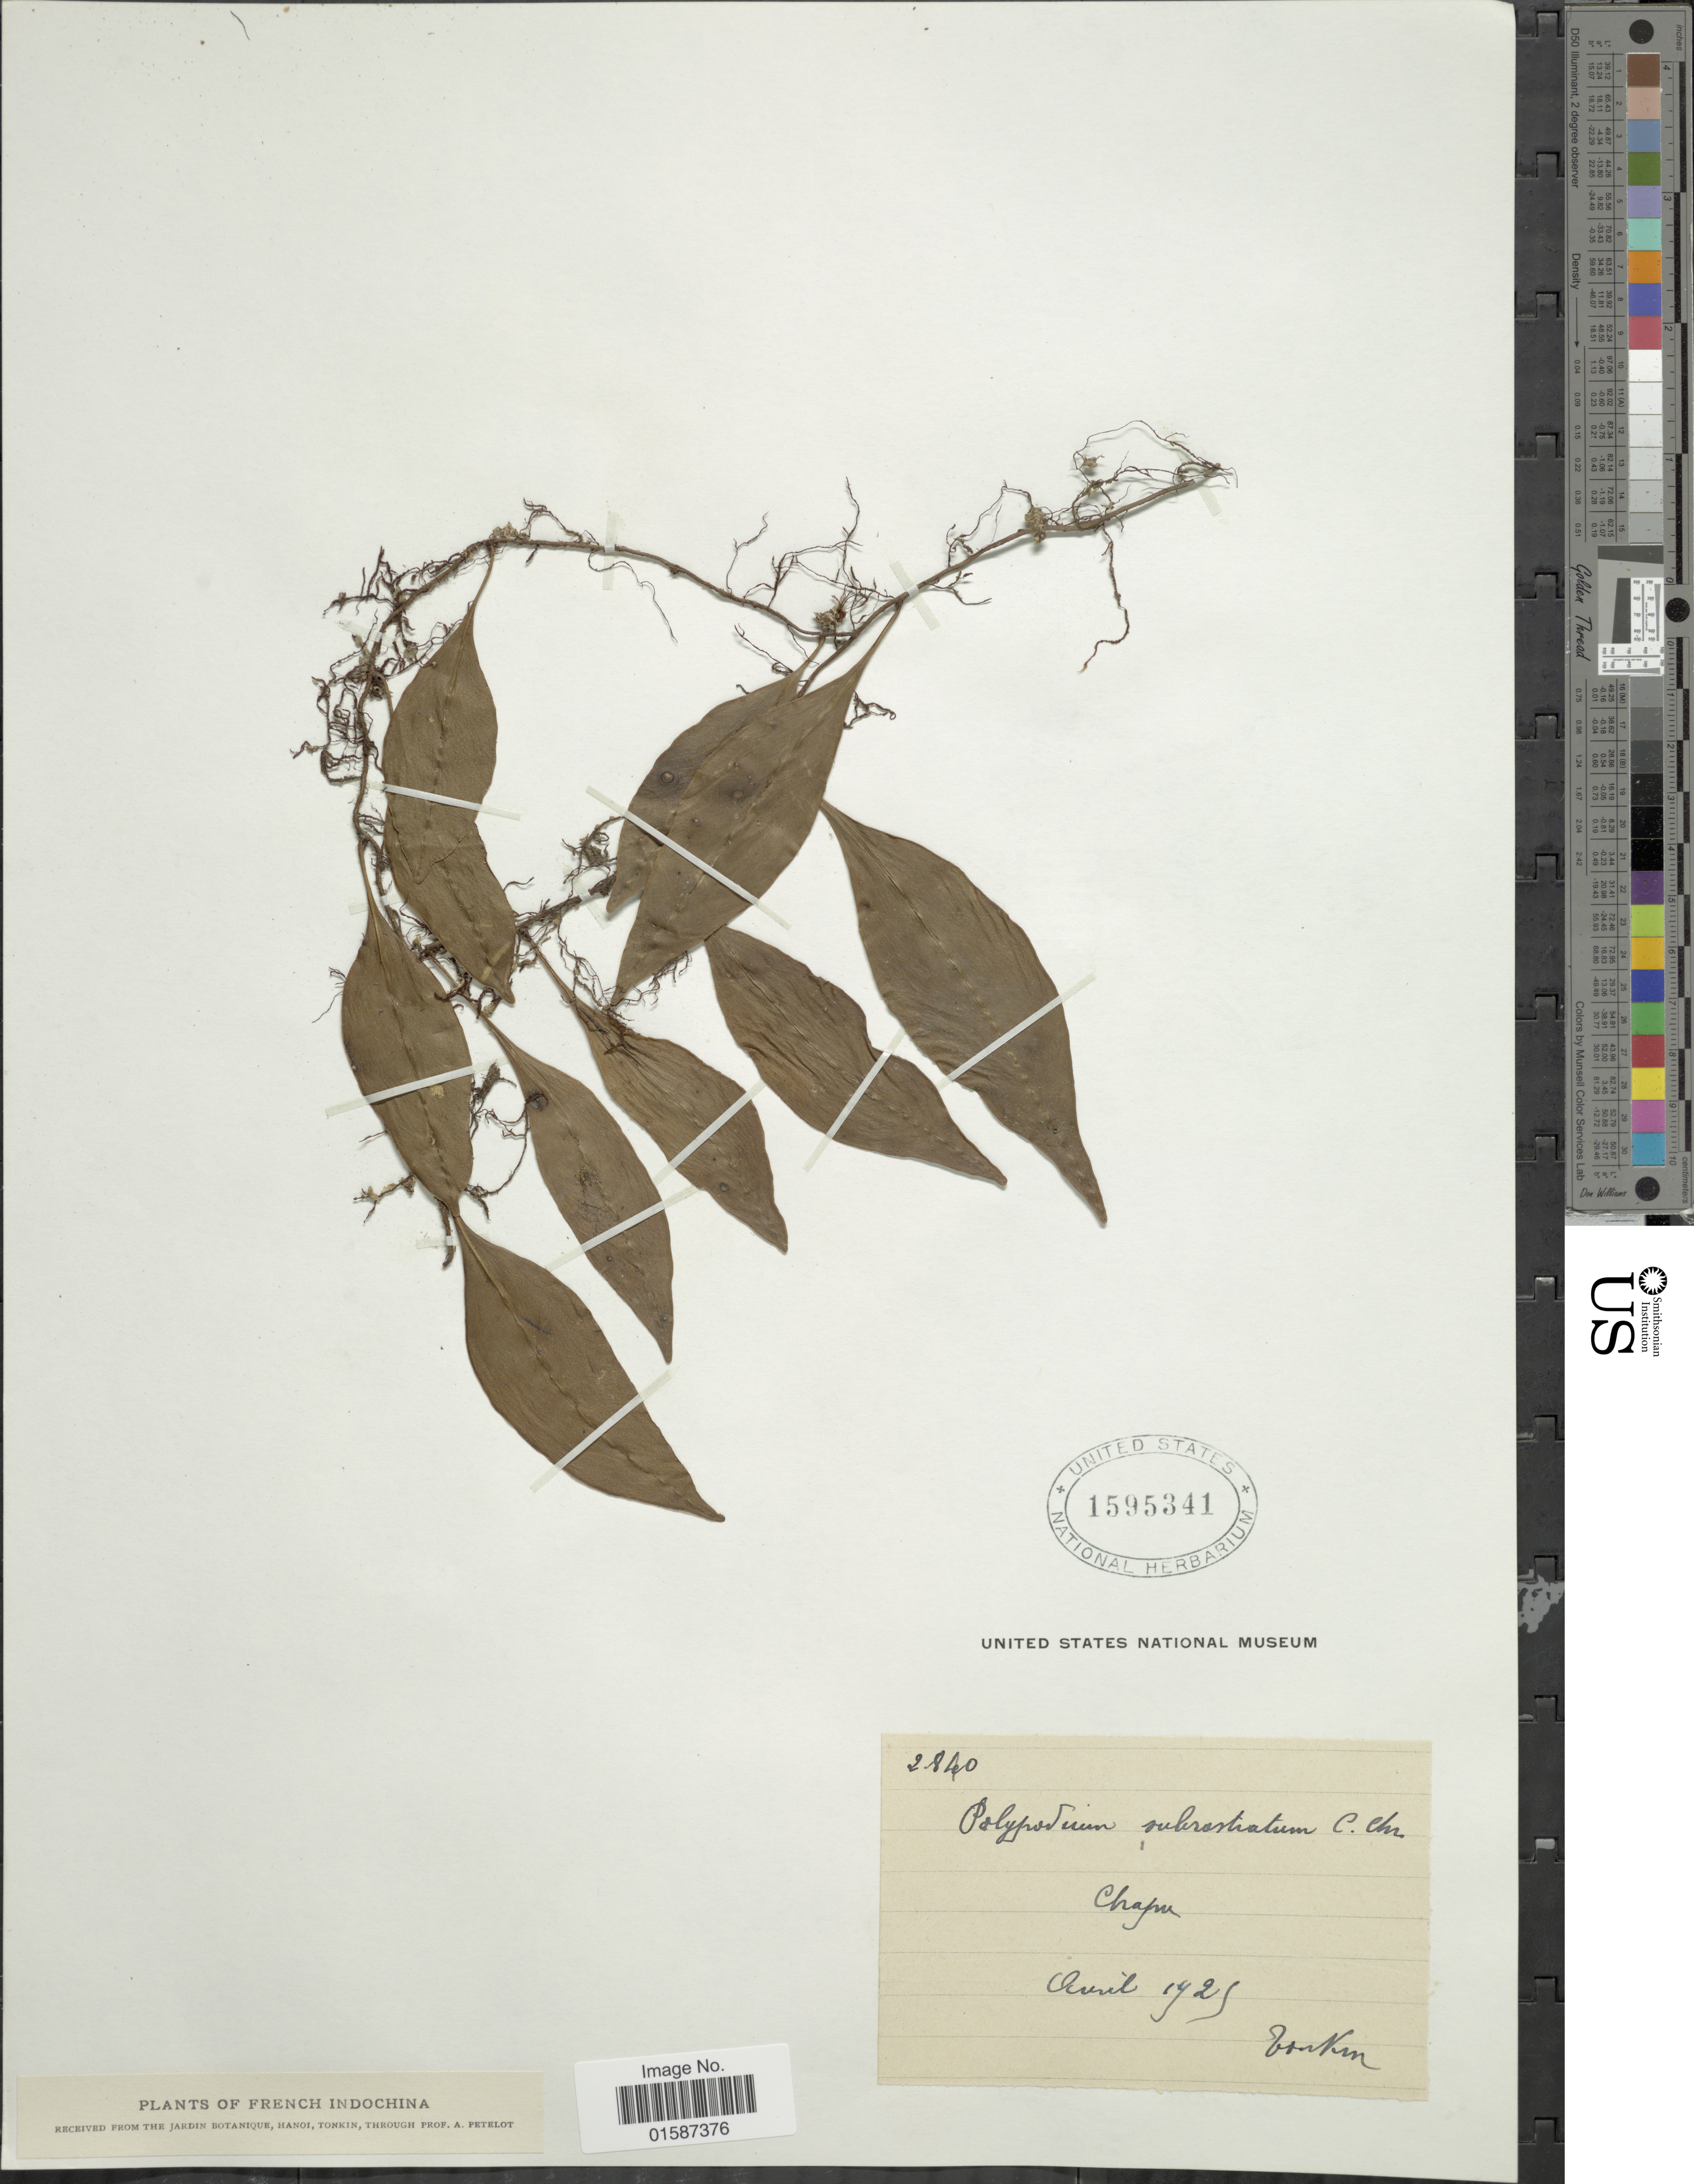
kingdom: Plantae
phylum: Tracheophyta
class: Polypodiopsida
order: Polypodiales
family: Polypodiaceae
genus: Lemmaphyllum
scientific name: Lemmaphyllum subrostratum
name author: (C. Chr.) Ching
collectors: A. Petelot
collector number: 2840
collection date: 1925-04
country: Vietnam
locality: Tonkin. Chapu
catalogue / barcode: US 1595341